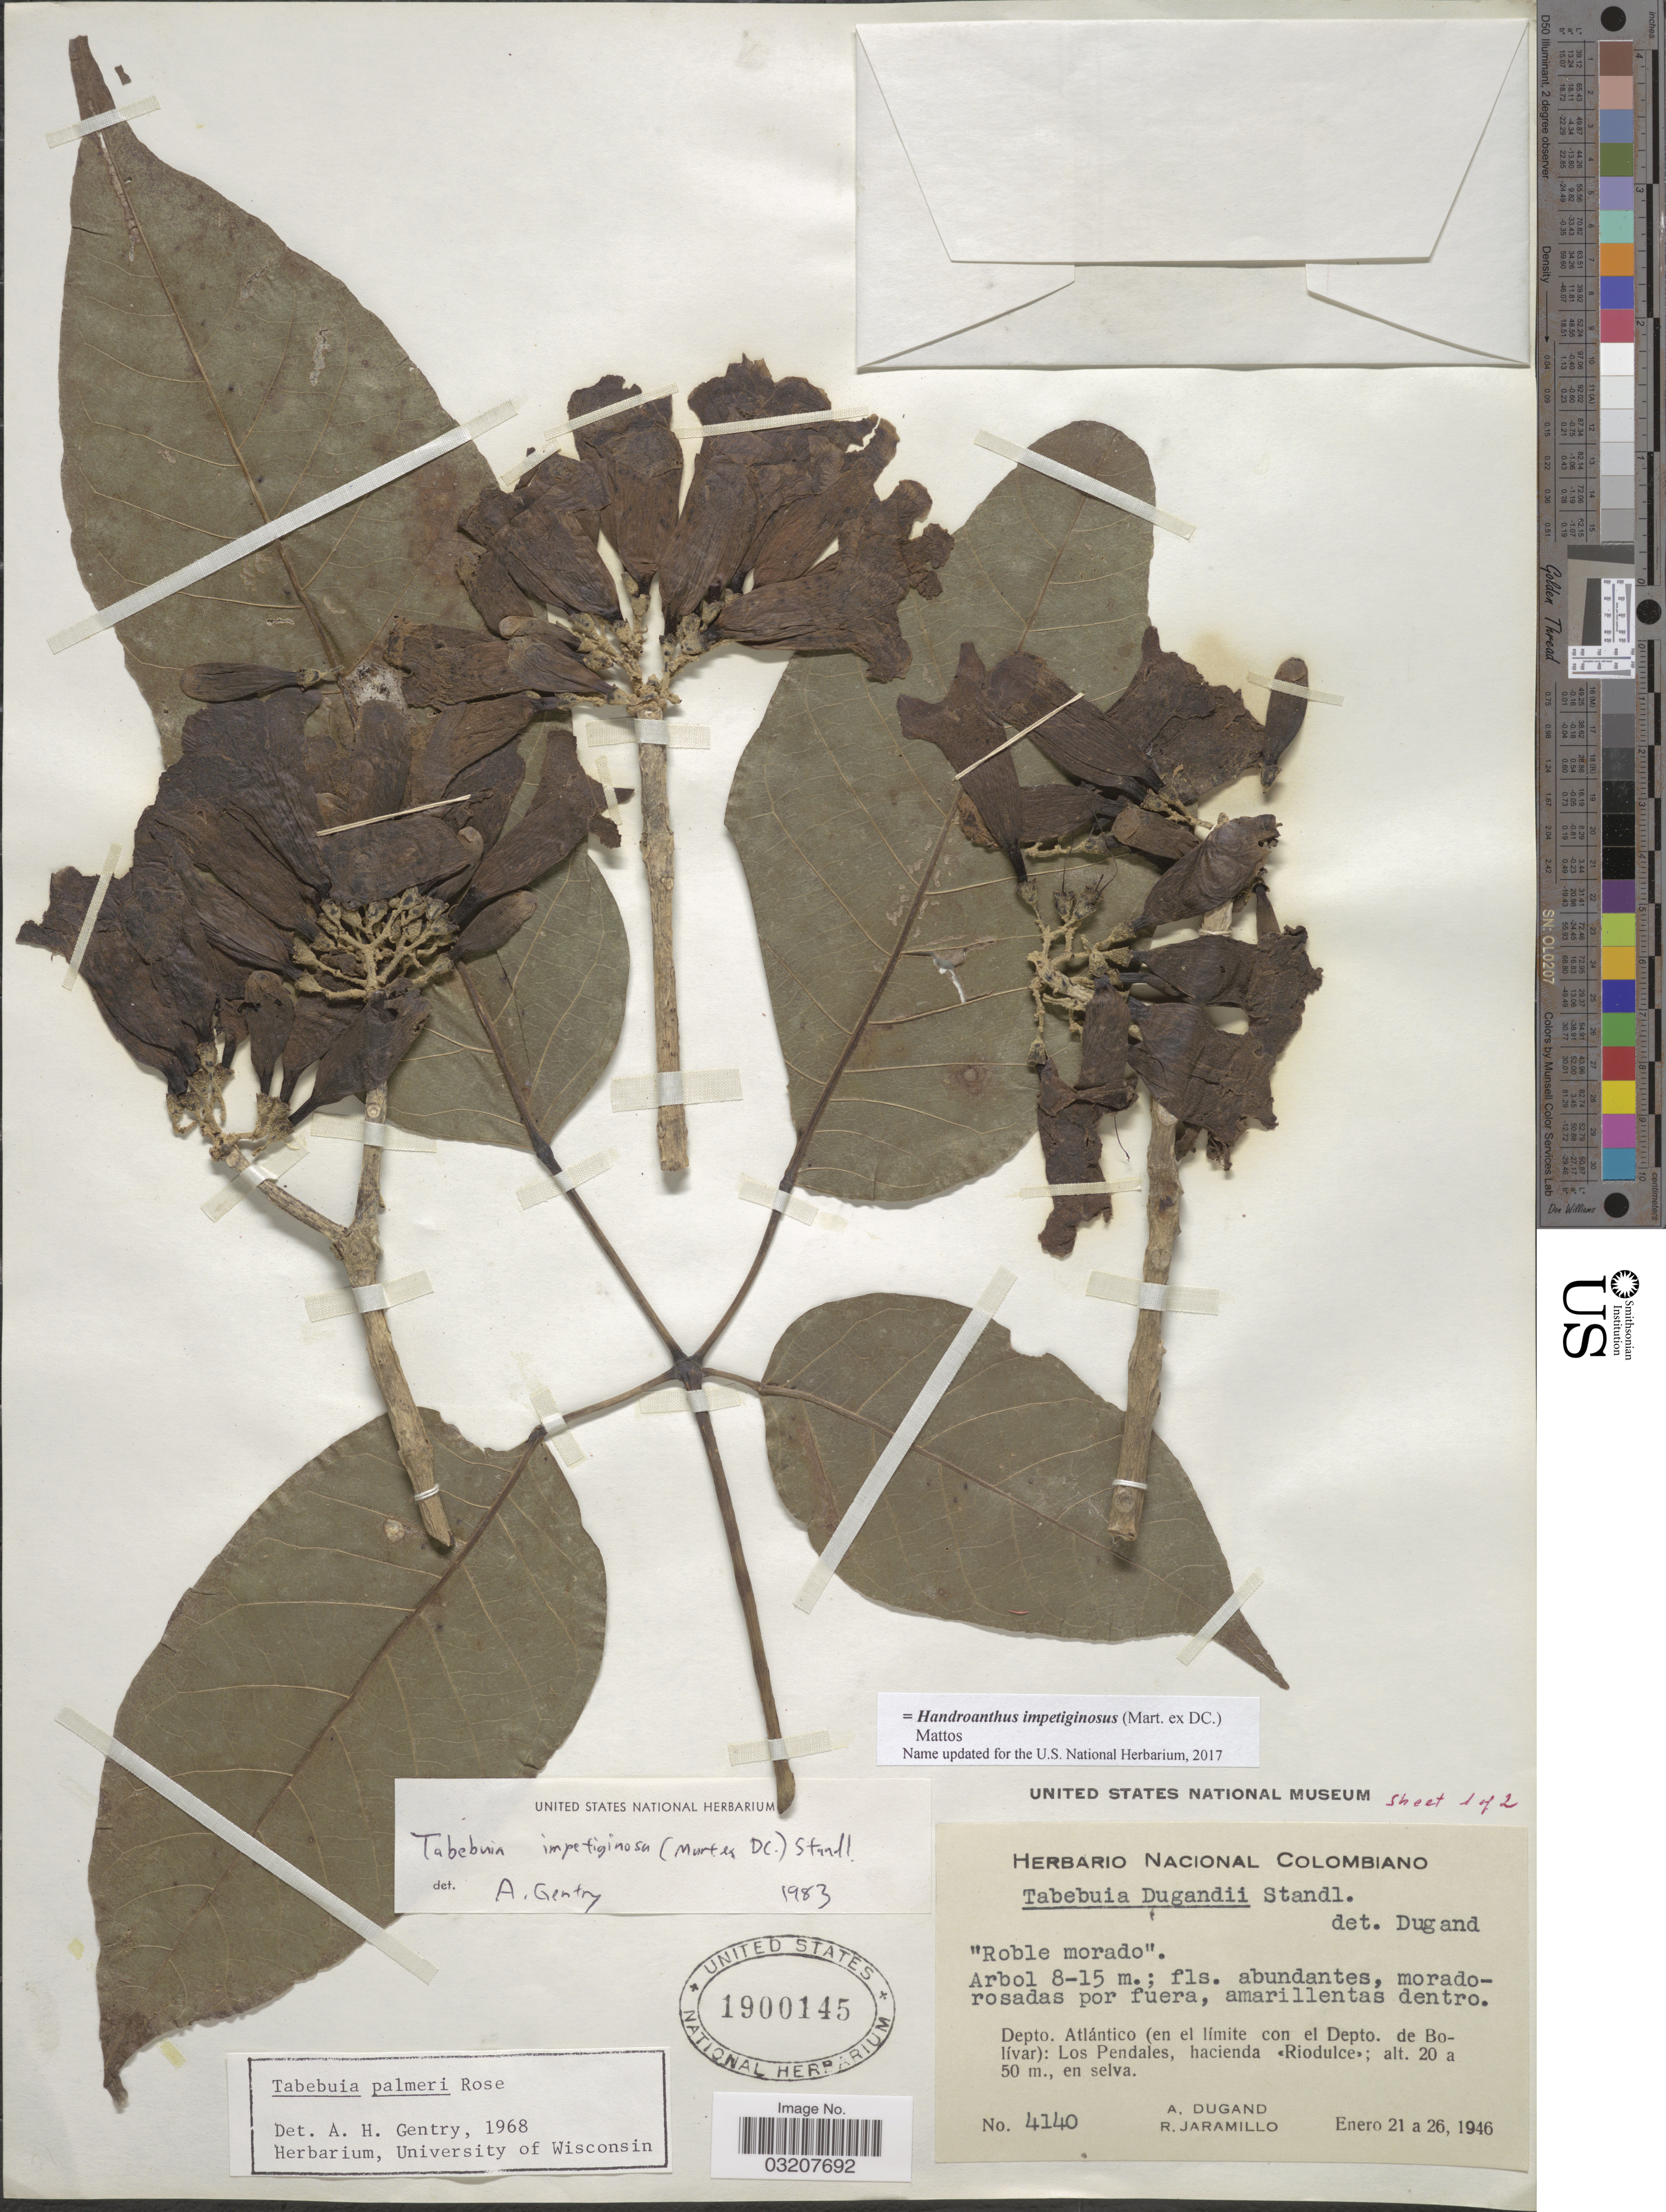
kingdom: Plantae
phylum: Tracheophyta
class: Magnoliopsida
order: Lamiales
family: Bignoniaceae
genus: Handroanthus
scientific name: Handroanthus impetiginosus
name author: (Mart. ex DC.) Mattos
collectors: A. Dugand & R. Jaramillo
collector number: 4140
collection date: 1946-01-21/1946-01-26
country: Colombia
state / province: Atlántico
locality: Depto. Atlántico (en el límite con el Depto. de Bolívar): Los Pendales, hacienda Riodulce.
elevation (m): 20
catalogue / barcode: US 1900145